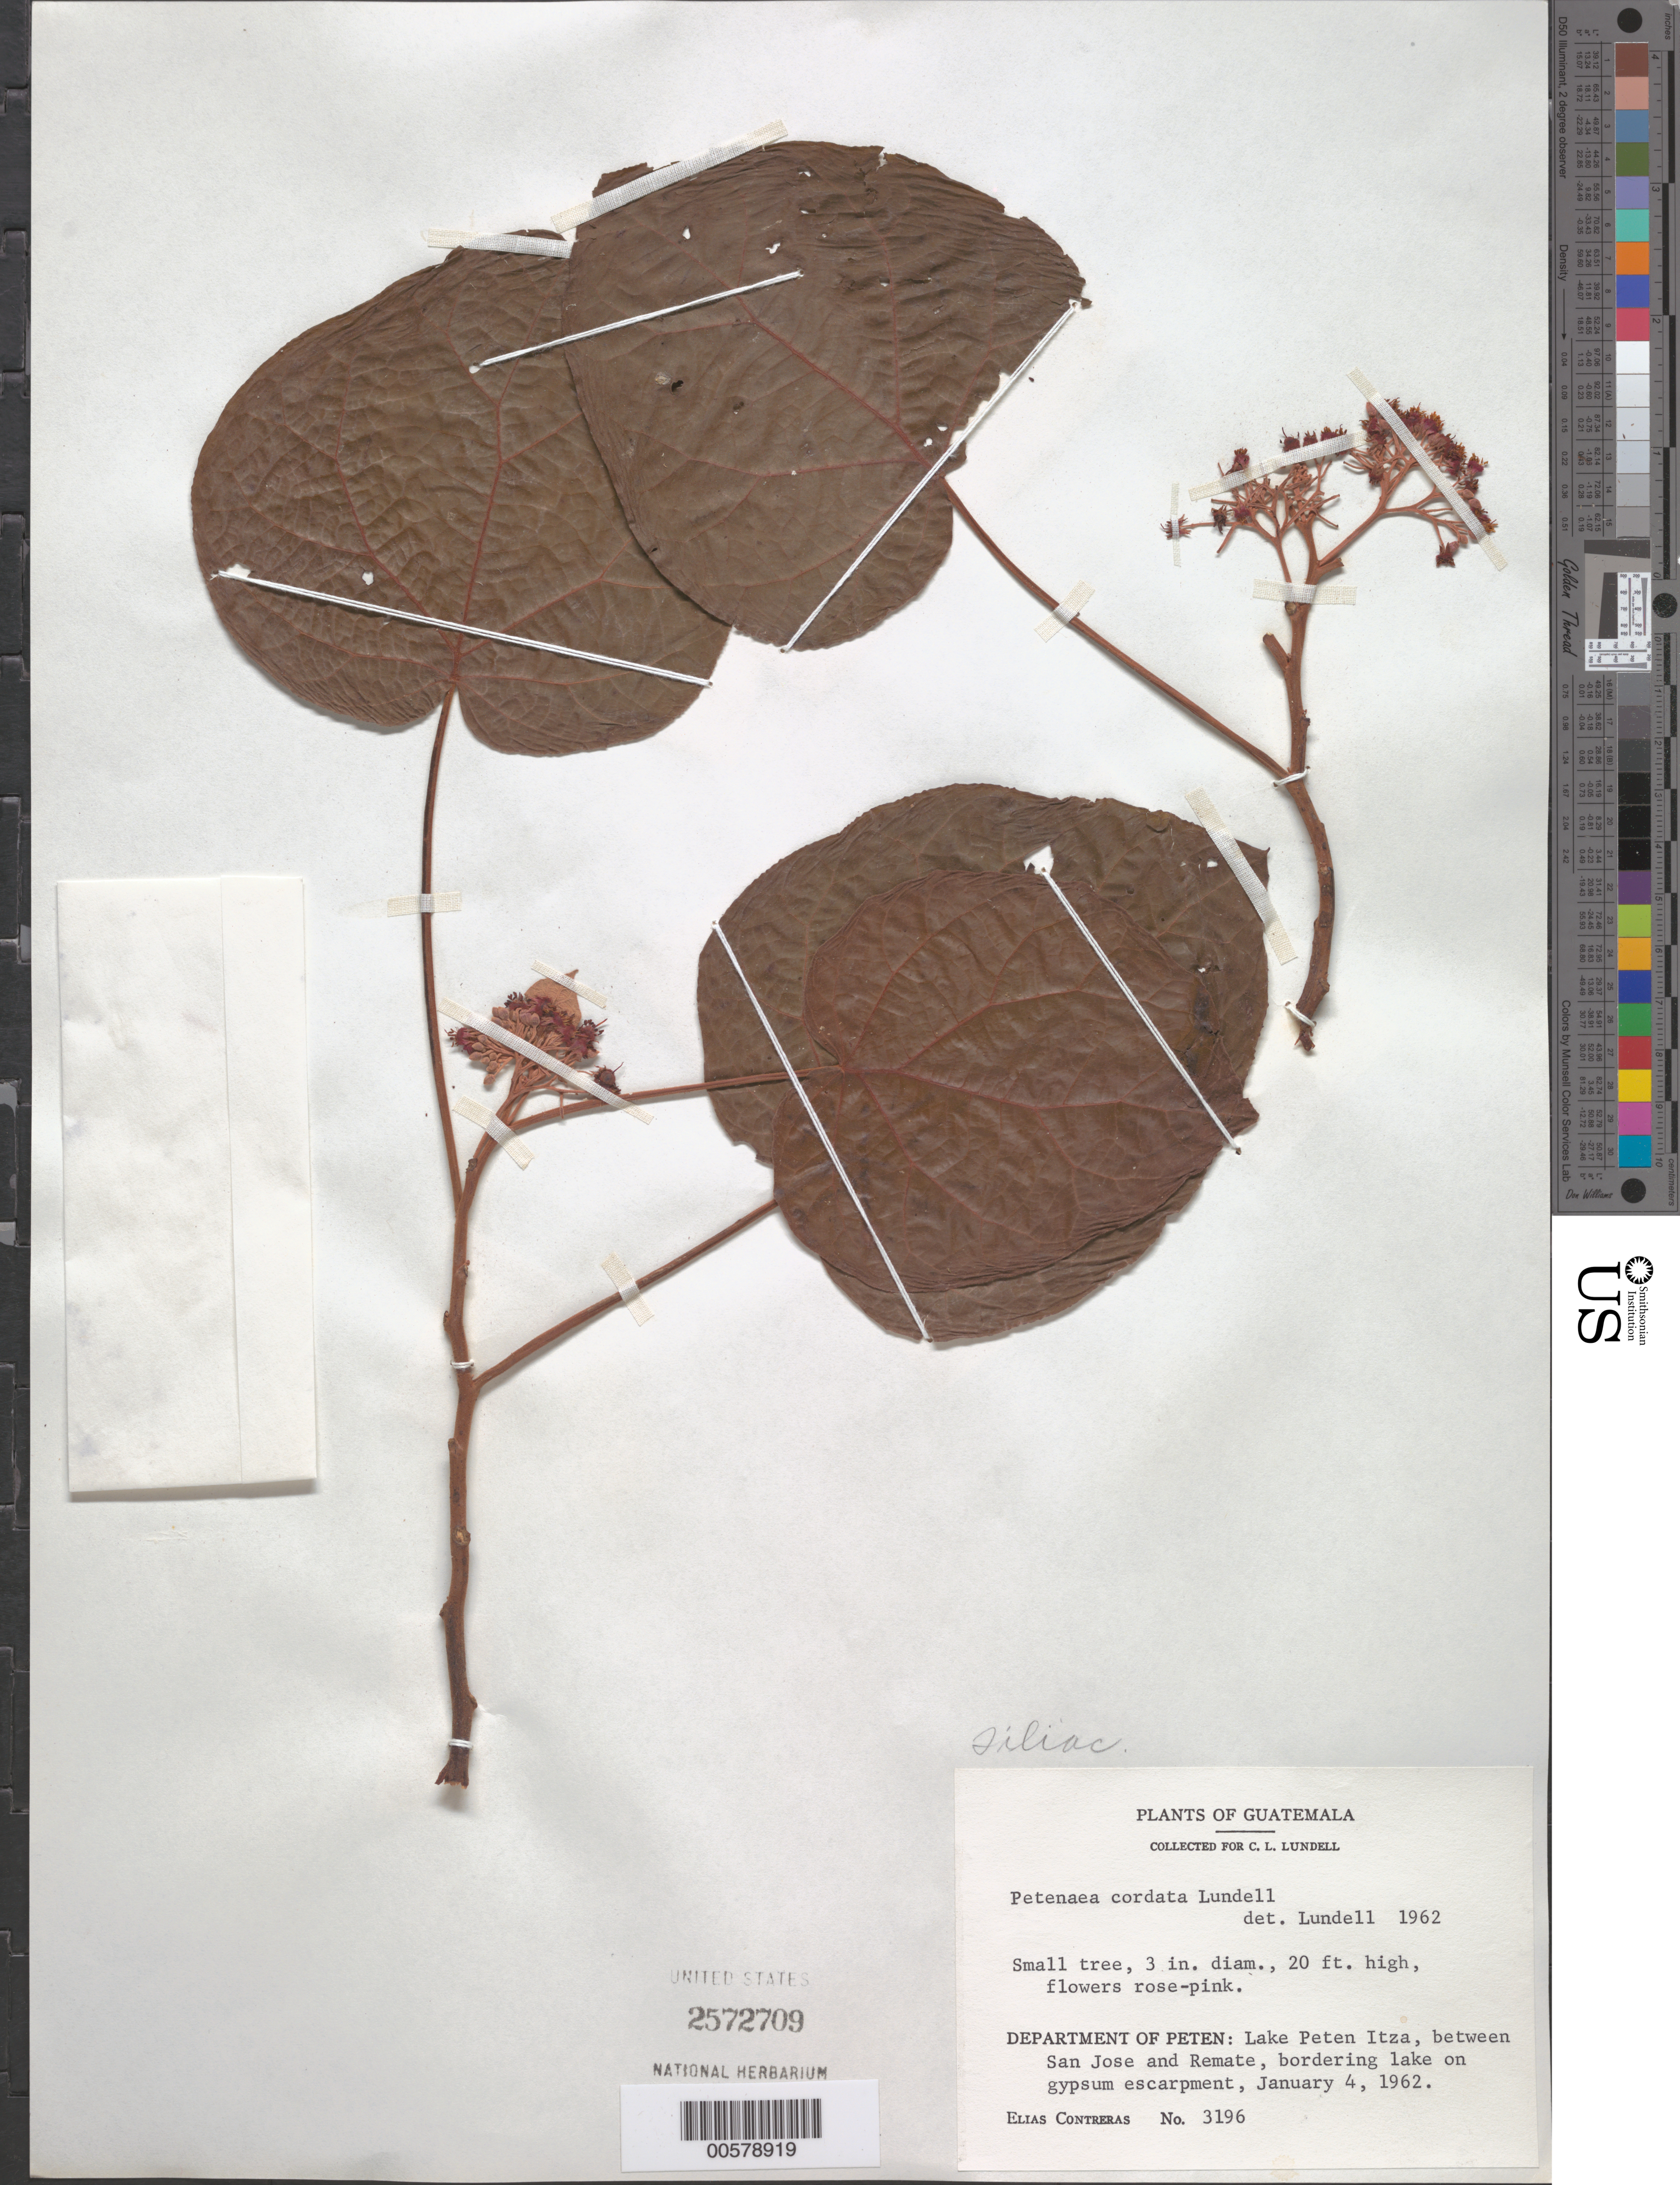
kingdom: Plantae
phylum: Tracheophyta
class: Magnoliopsida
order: Huerteales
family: Petenaeaceae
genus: Petenaea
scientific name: Petenaea cordata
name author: Lundell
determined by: Lundell, --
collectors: E. Contreras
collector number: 3196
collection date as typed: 04 Jan 1962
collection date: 1962-01-04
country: Guatemala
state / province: El Petén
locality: Lake Petèn-Itza, between San Jose and Remate, bordering lake on gypsum escarpment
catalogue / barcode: US 2572709